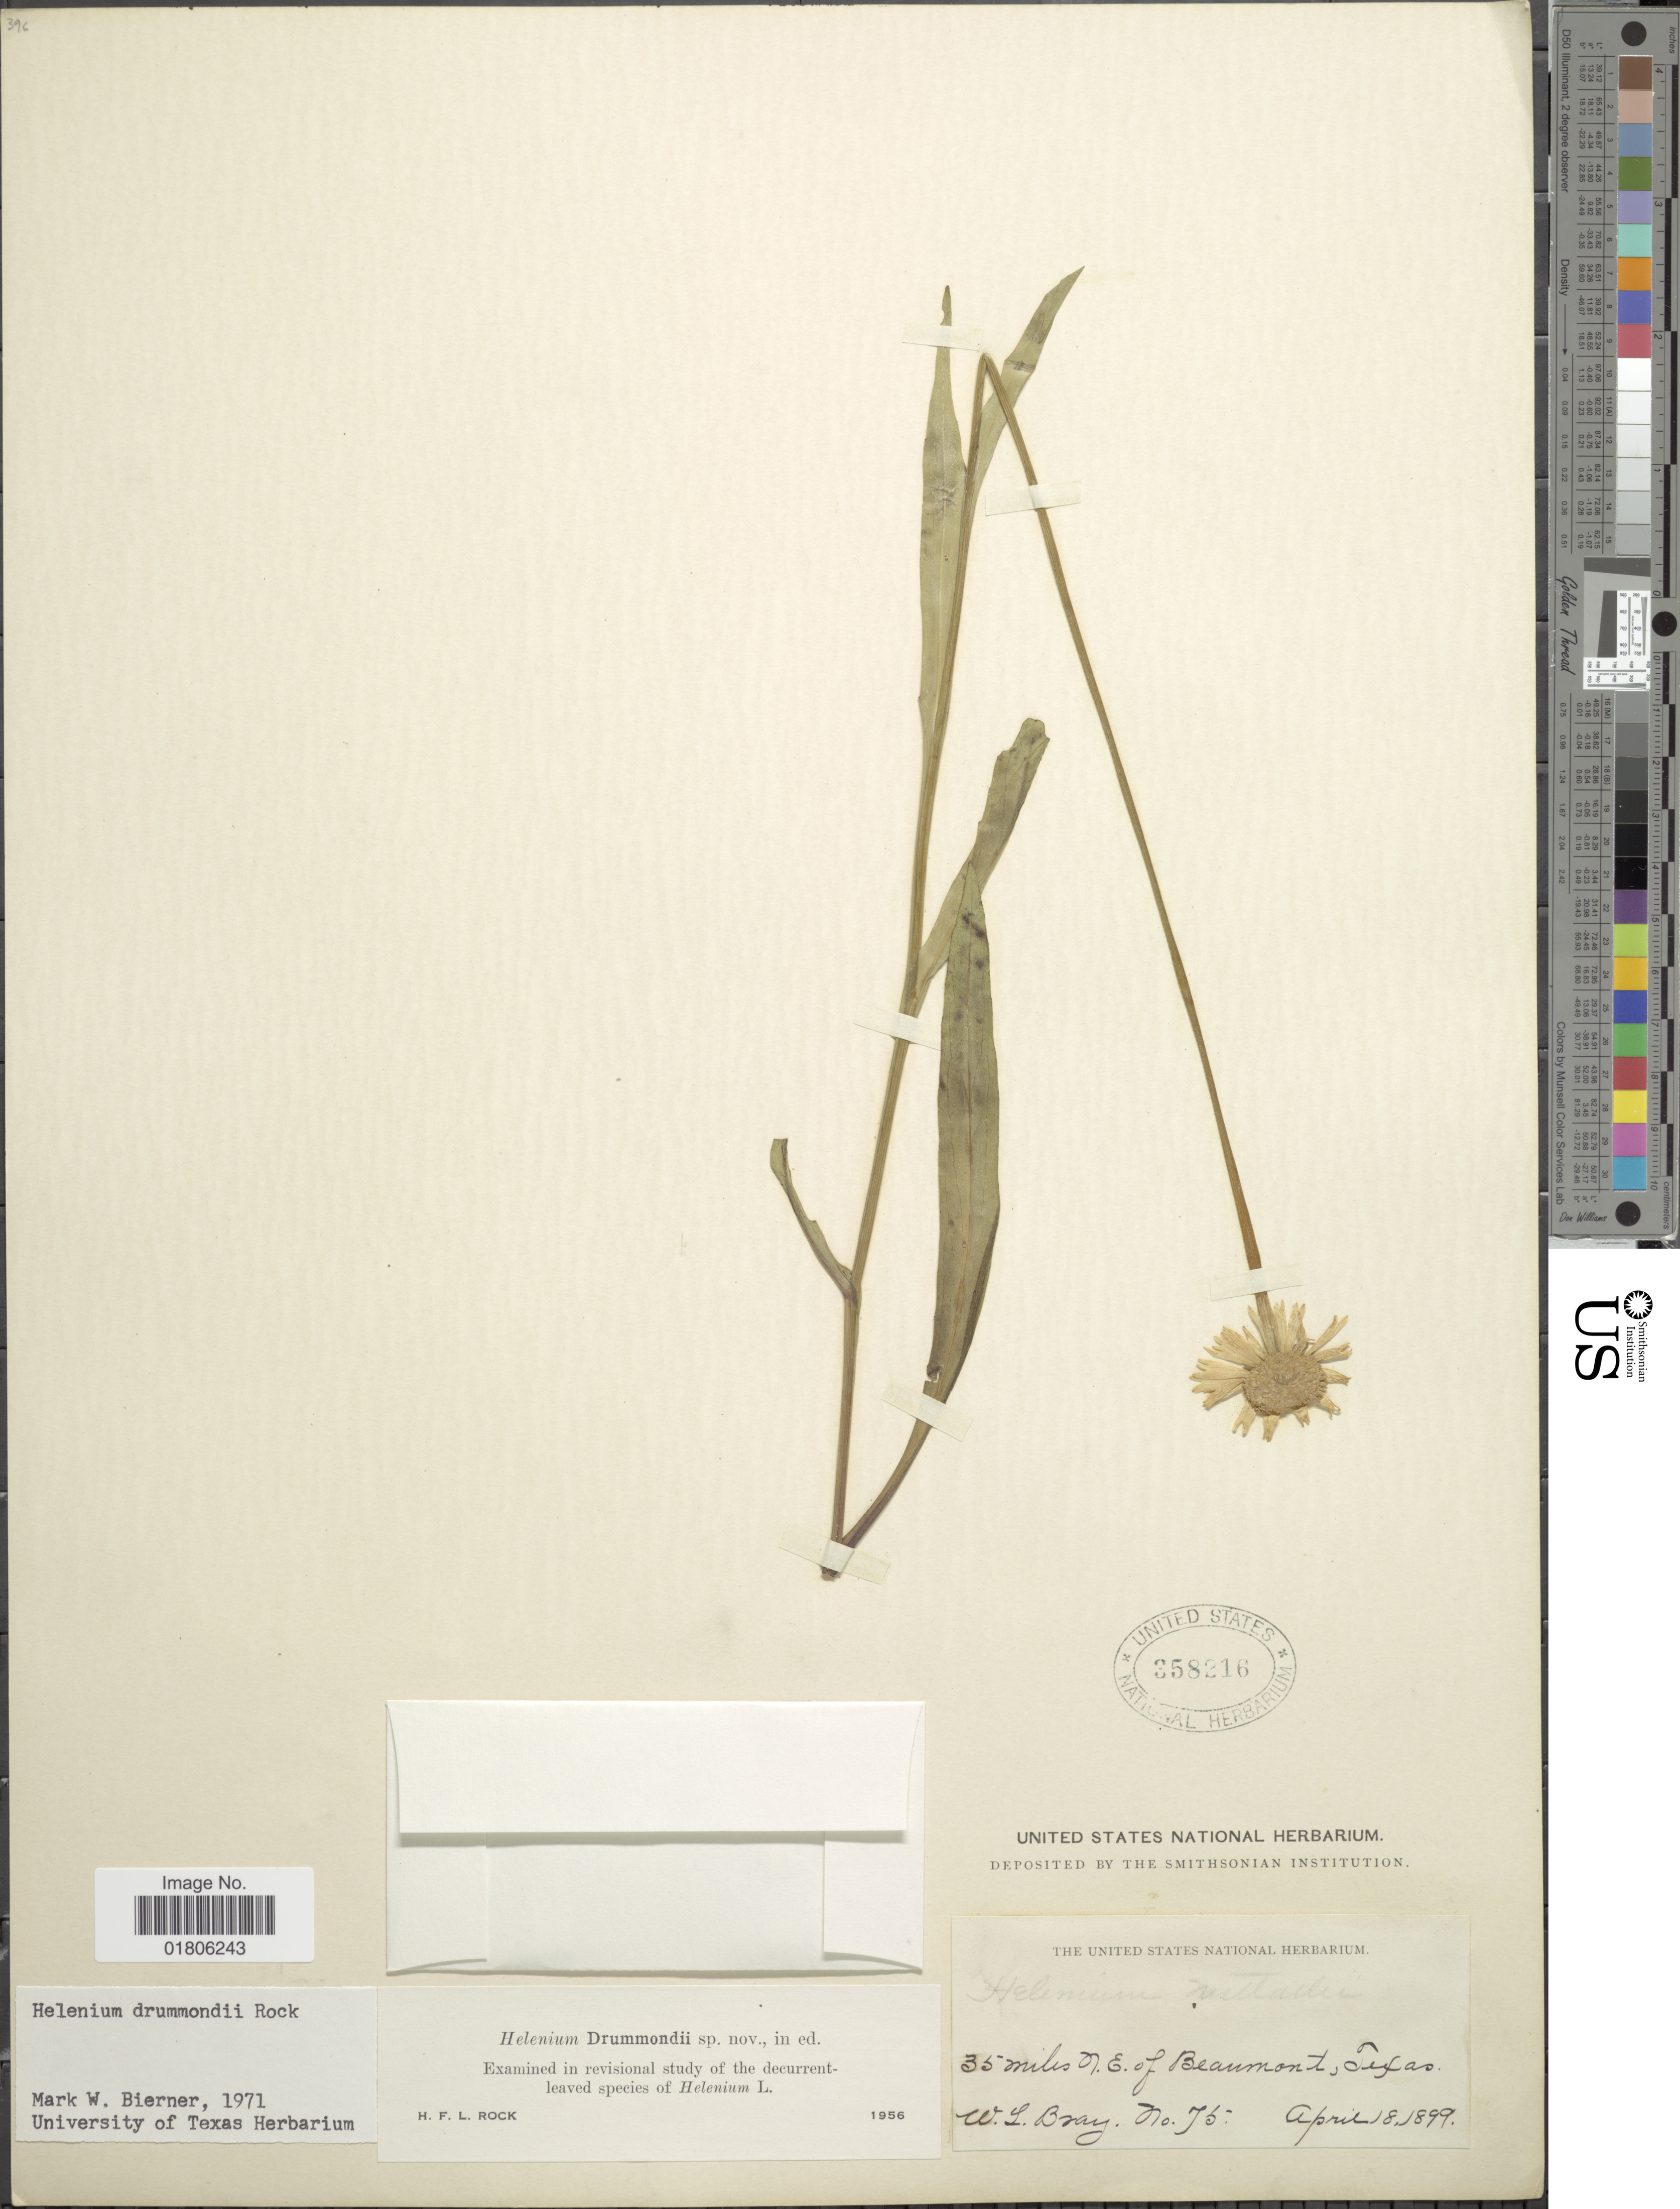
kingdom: Plantae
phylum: Tracheophyta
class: Magnoliopsida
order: Asterales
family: Asteraceae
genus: Helenium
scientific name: Helenium drummondii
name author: H. Rock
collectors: W. L. Bray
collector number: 75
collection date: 1899-04-18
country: United States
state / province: Texas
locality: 35 miles N.E. of Beaumont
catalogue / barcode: US 358216